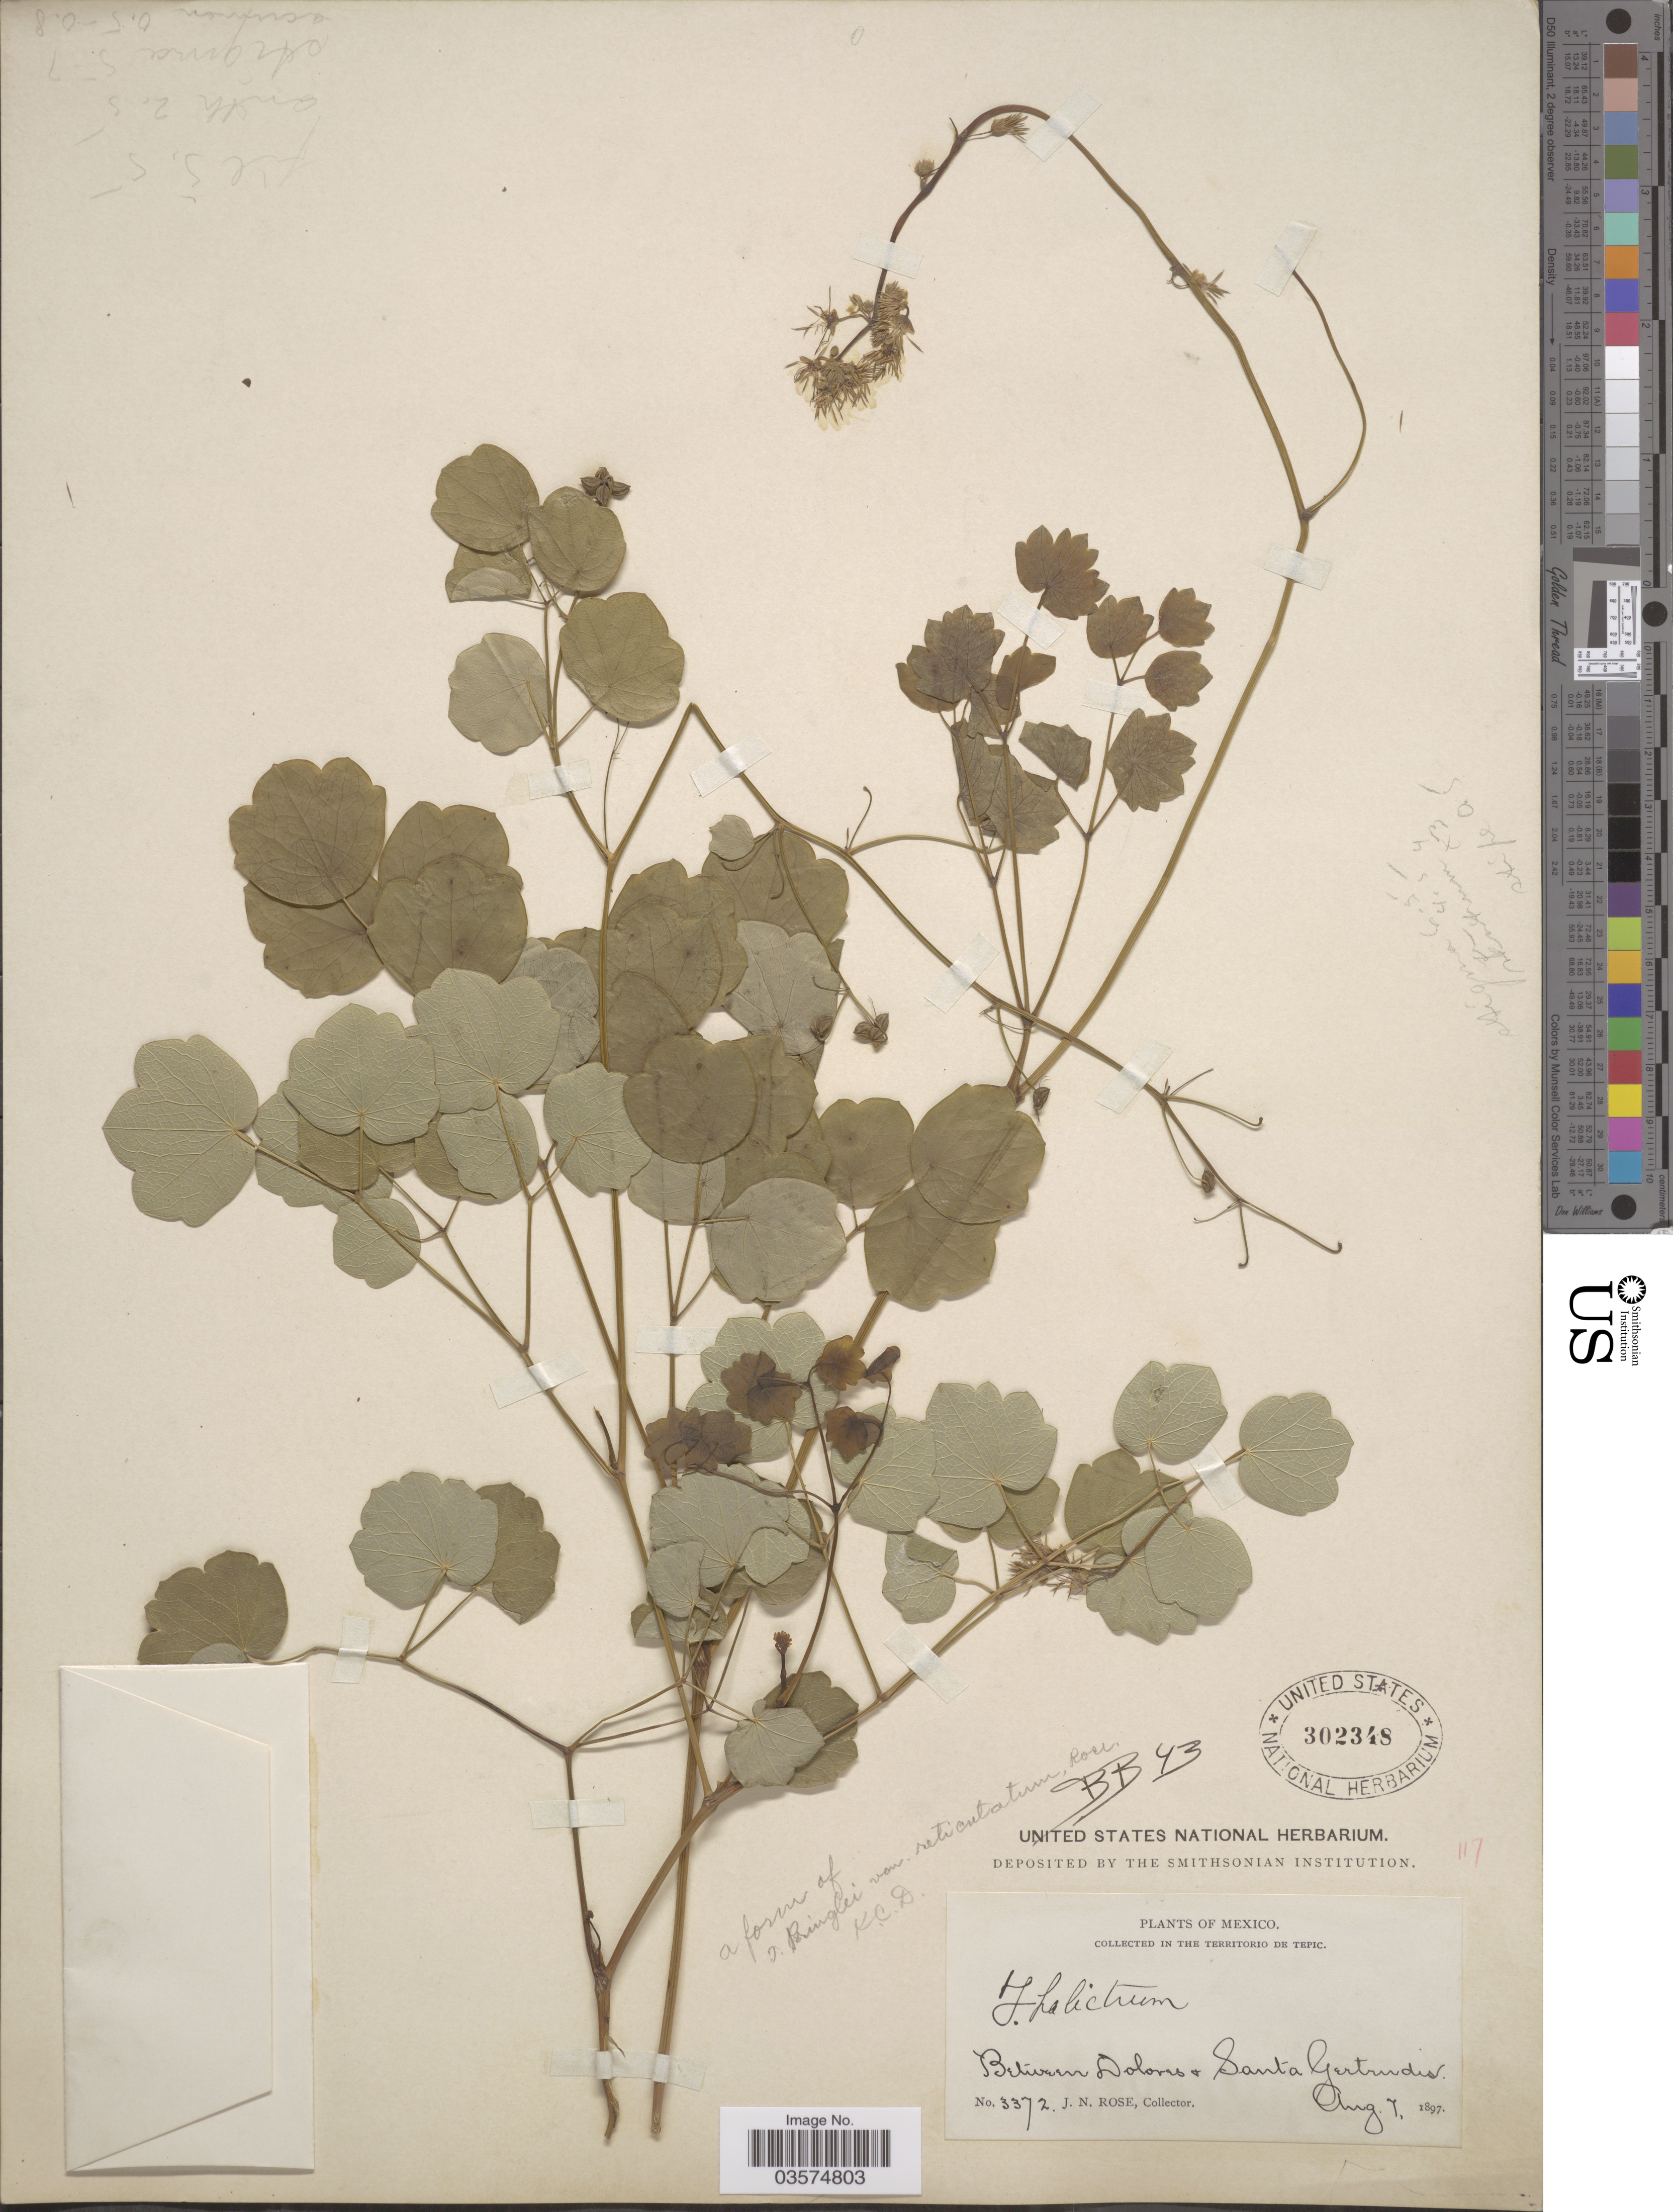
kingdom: Plantae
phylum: Tracheophyta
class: Magnoliopsida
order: Ranunculales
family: Ranunculaceae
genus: Thalictrum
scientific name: Thalictrum pringlei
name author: S. Watson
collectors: J. N. Rose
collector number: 3372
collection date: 1897-08-07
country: Mexico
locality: The Territorio de Tepic. Between Dolores & Santa Gertrudis.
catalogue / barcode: US 302348